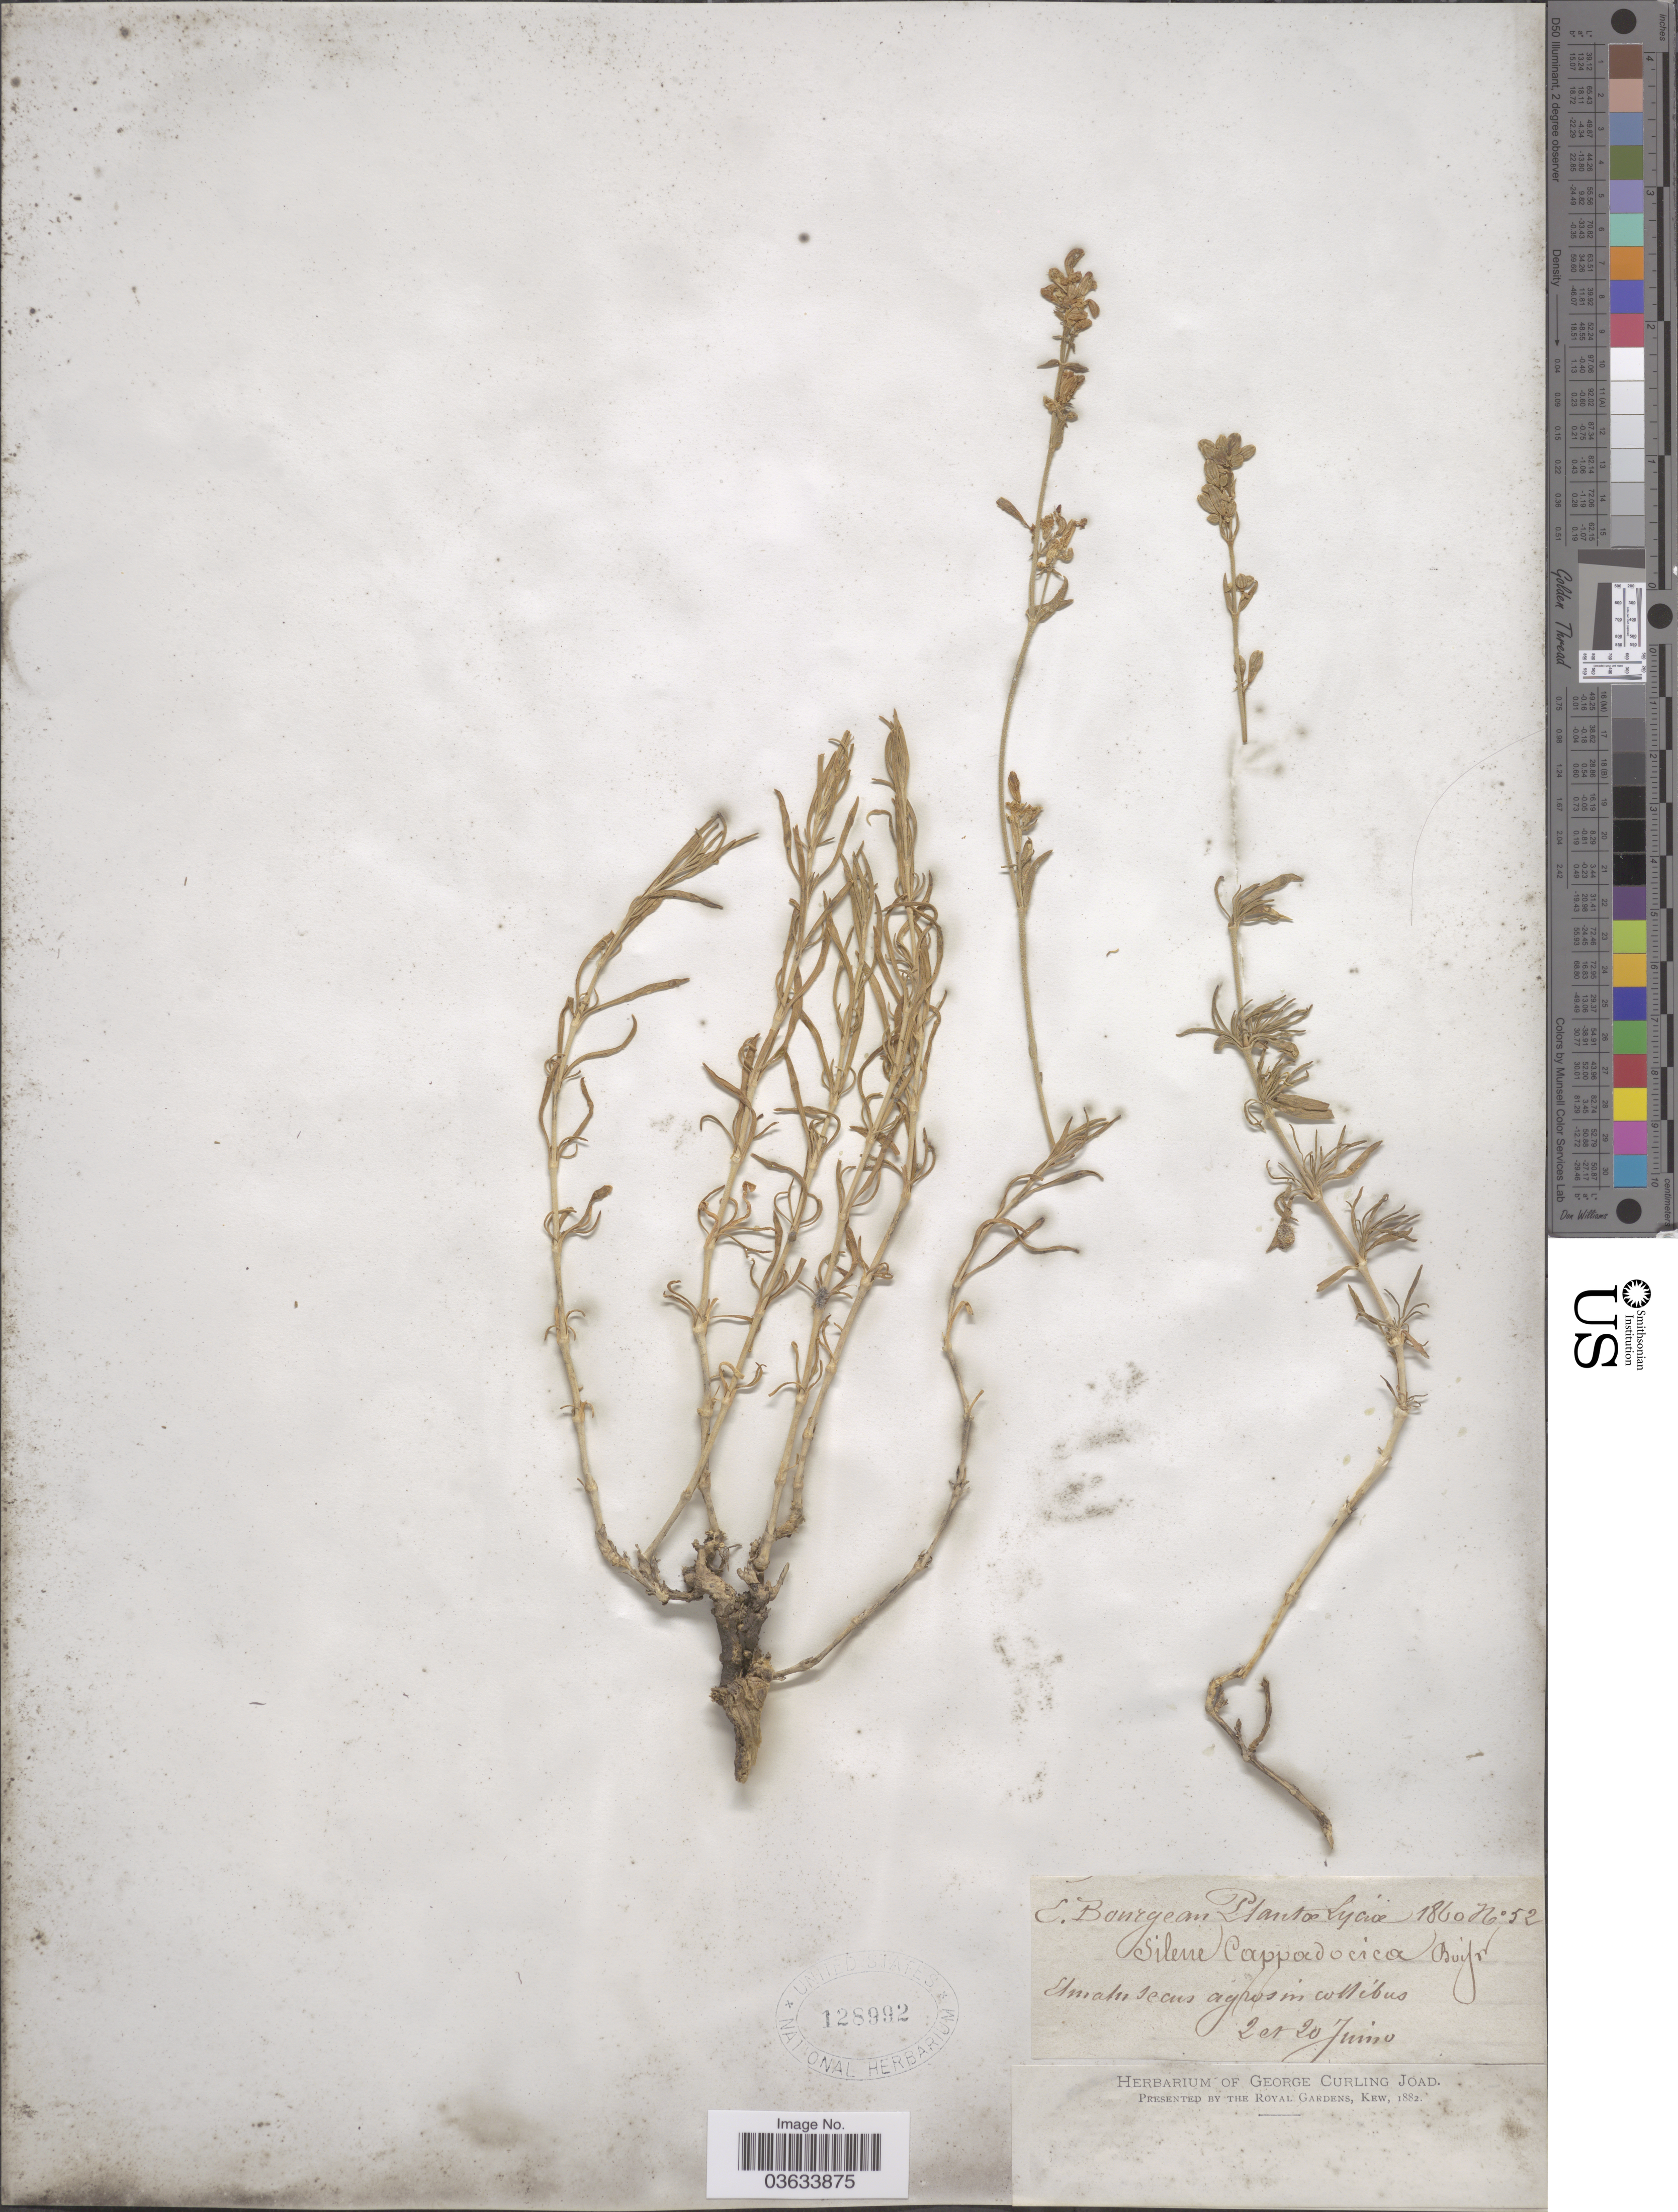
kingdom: Plantae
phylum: Tracheophyta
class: Magnoliopsida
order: Caryophyllales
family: Caryophyllaceae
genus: Silene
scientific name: Silene cappadocica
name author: Boiss. & Heldr.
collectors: E. Bourgeau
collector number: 52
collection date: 1860-06-02/1860-06-20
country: Turkey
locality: Lyciæ. Elmalu.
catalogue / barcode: US 128992